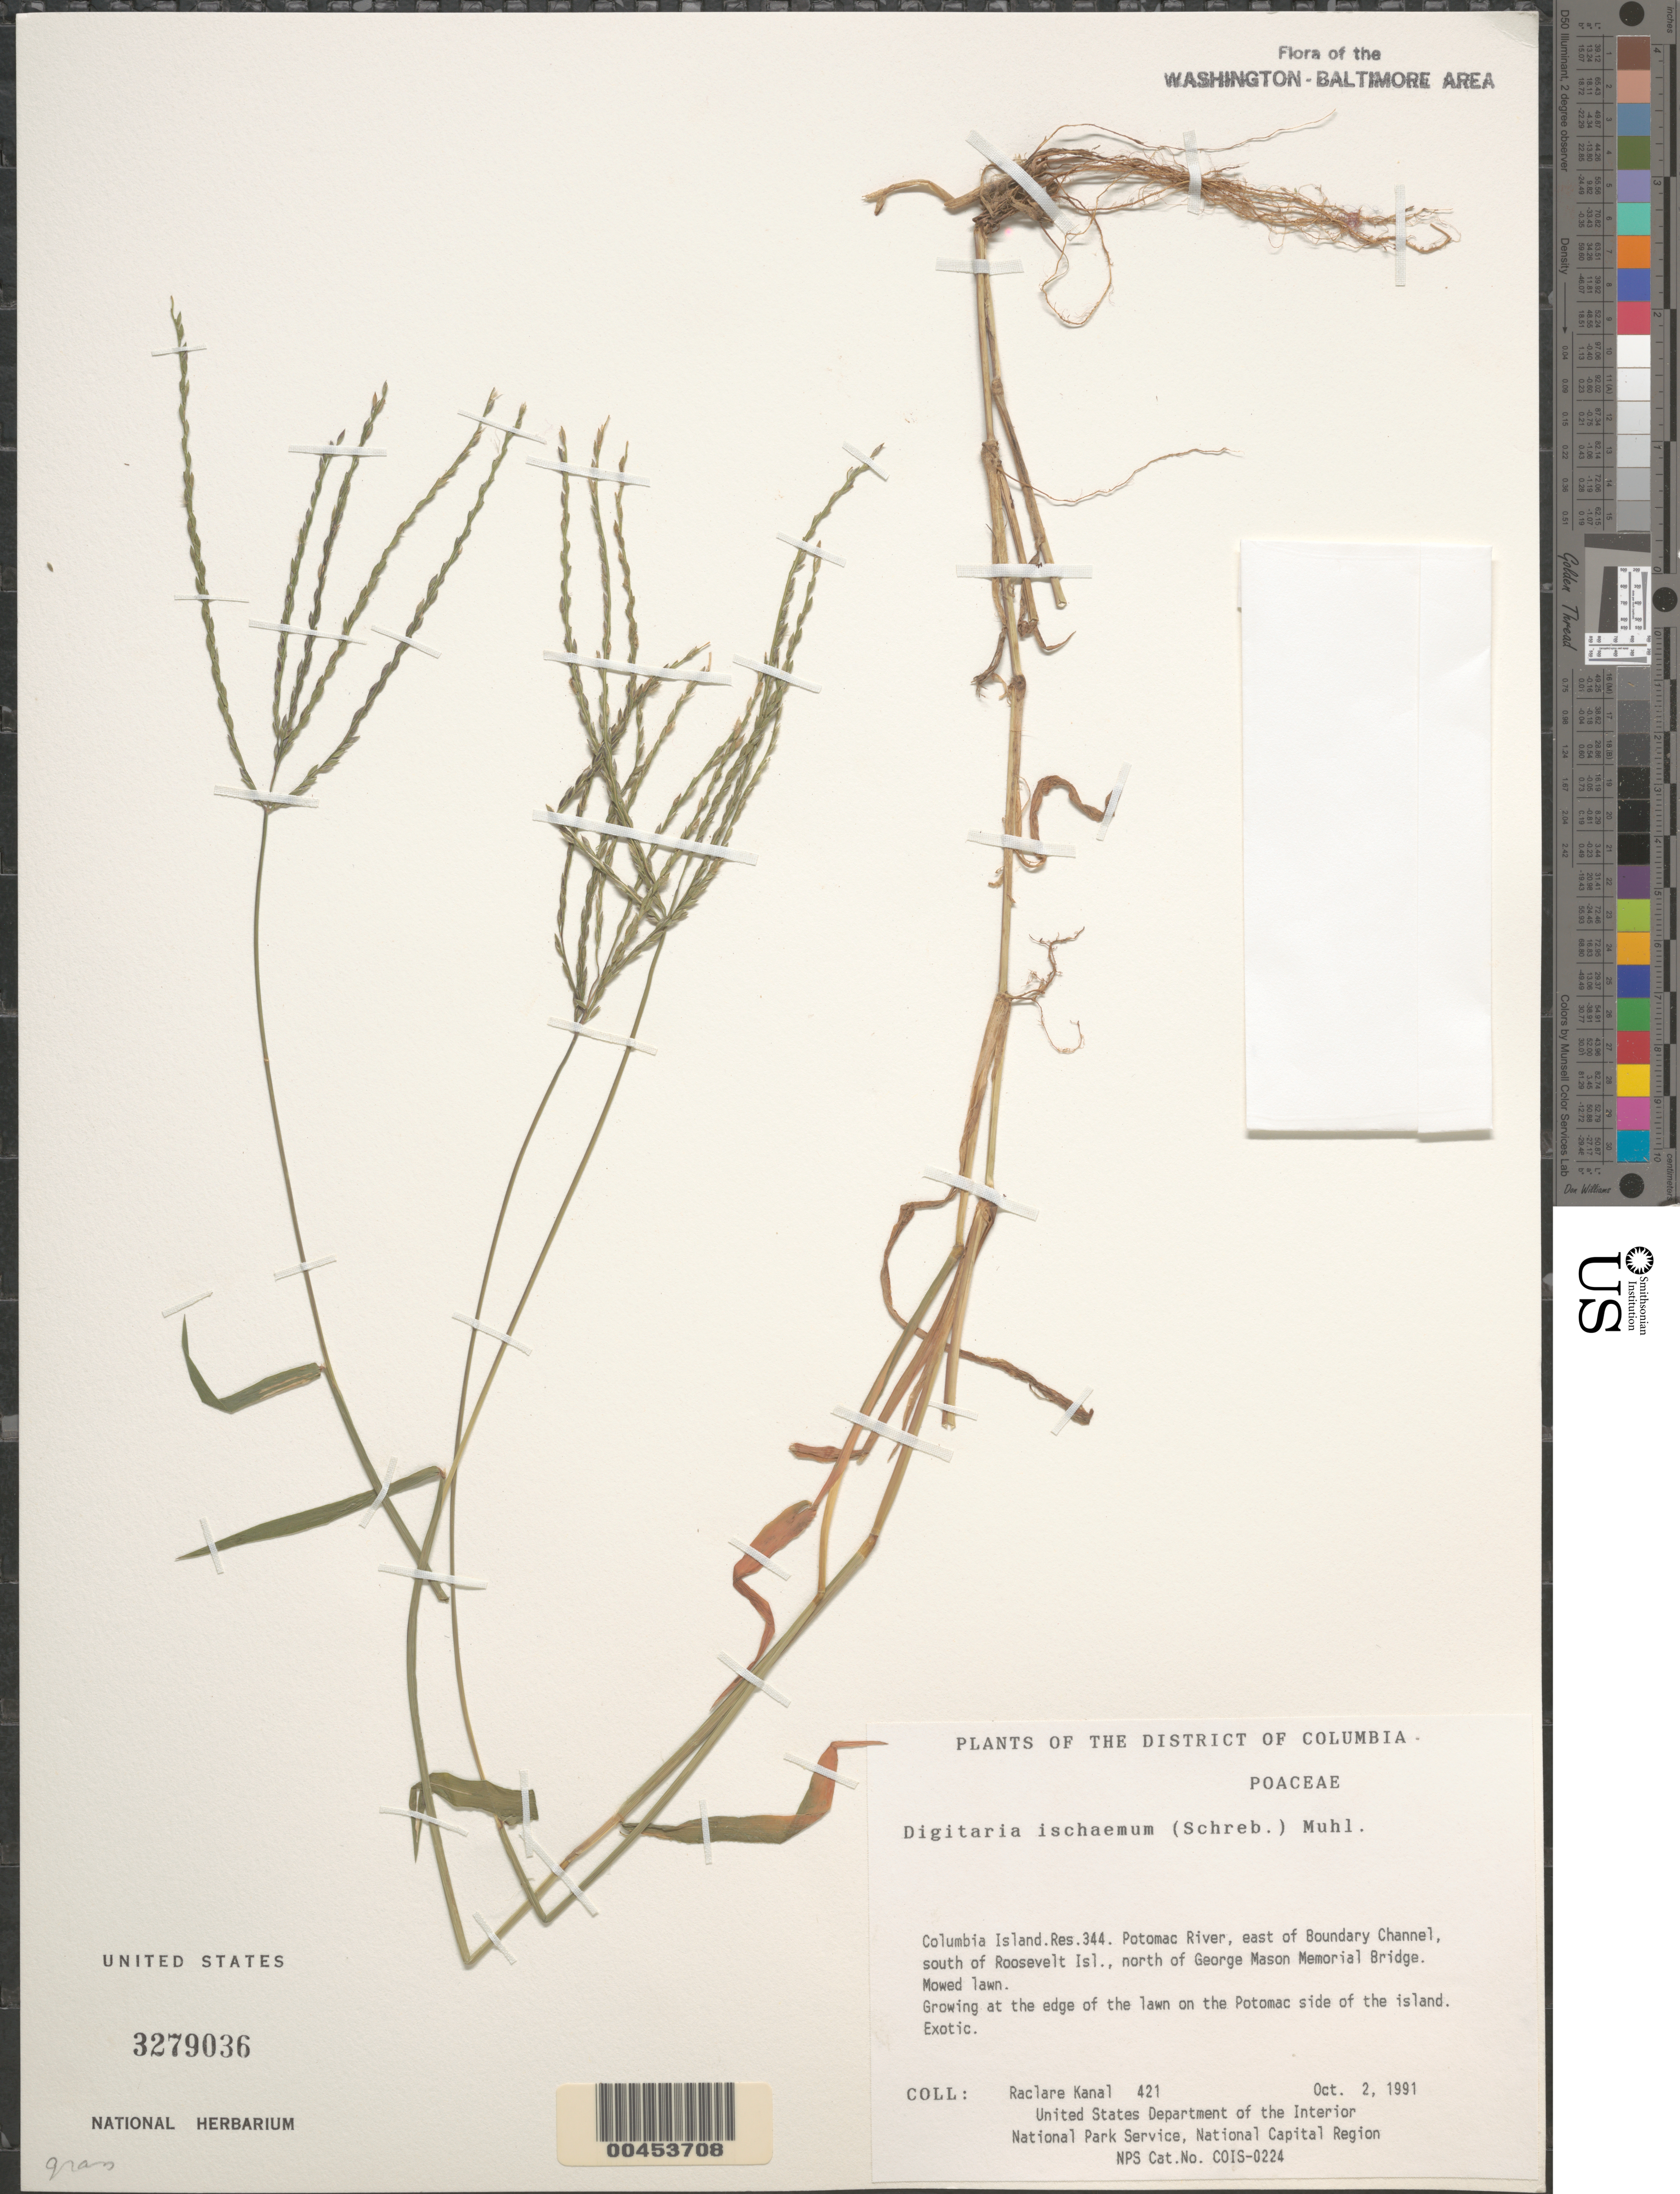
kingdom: Plantae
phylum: Tracheophyta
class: Liliopsida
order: Poales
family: Poaceae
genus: Digitaria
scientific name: Digitaria ischaemum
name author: (Schreber) Schreber ex Muhl.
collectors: R. Kanal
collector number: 421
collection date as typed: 02 Oct 1991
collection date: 1991-10-02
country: United States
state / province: District of Columbia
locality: Columbia Island, Res 344, Potomac River, S of Roosevelt Island, E of Boundary Channel, N of George Mason Mem Bridge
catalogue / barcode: US 3279036